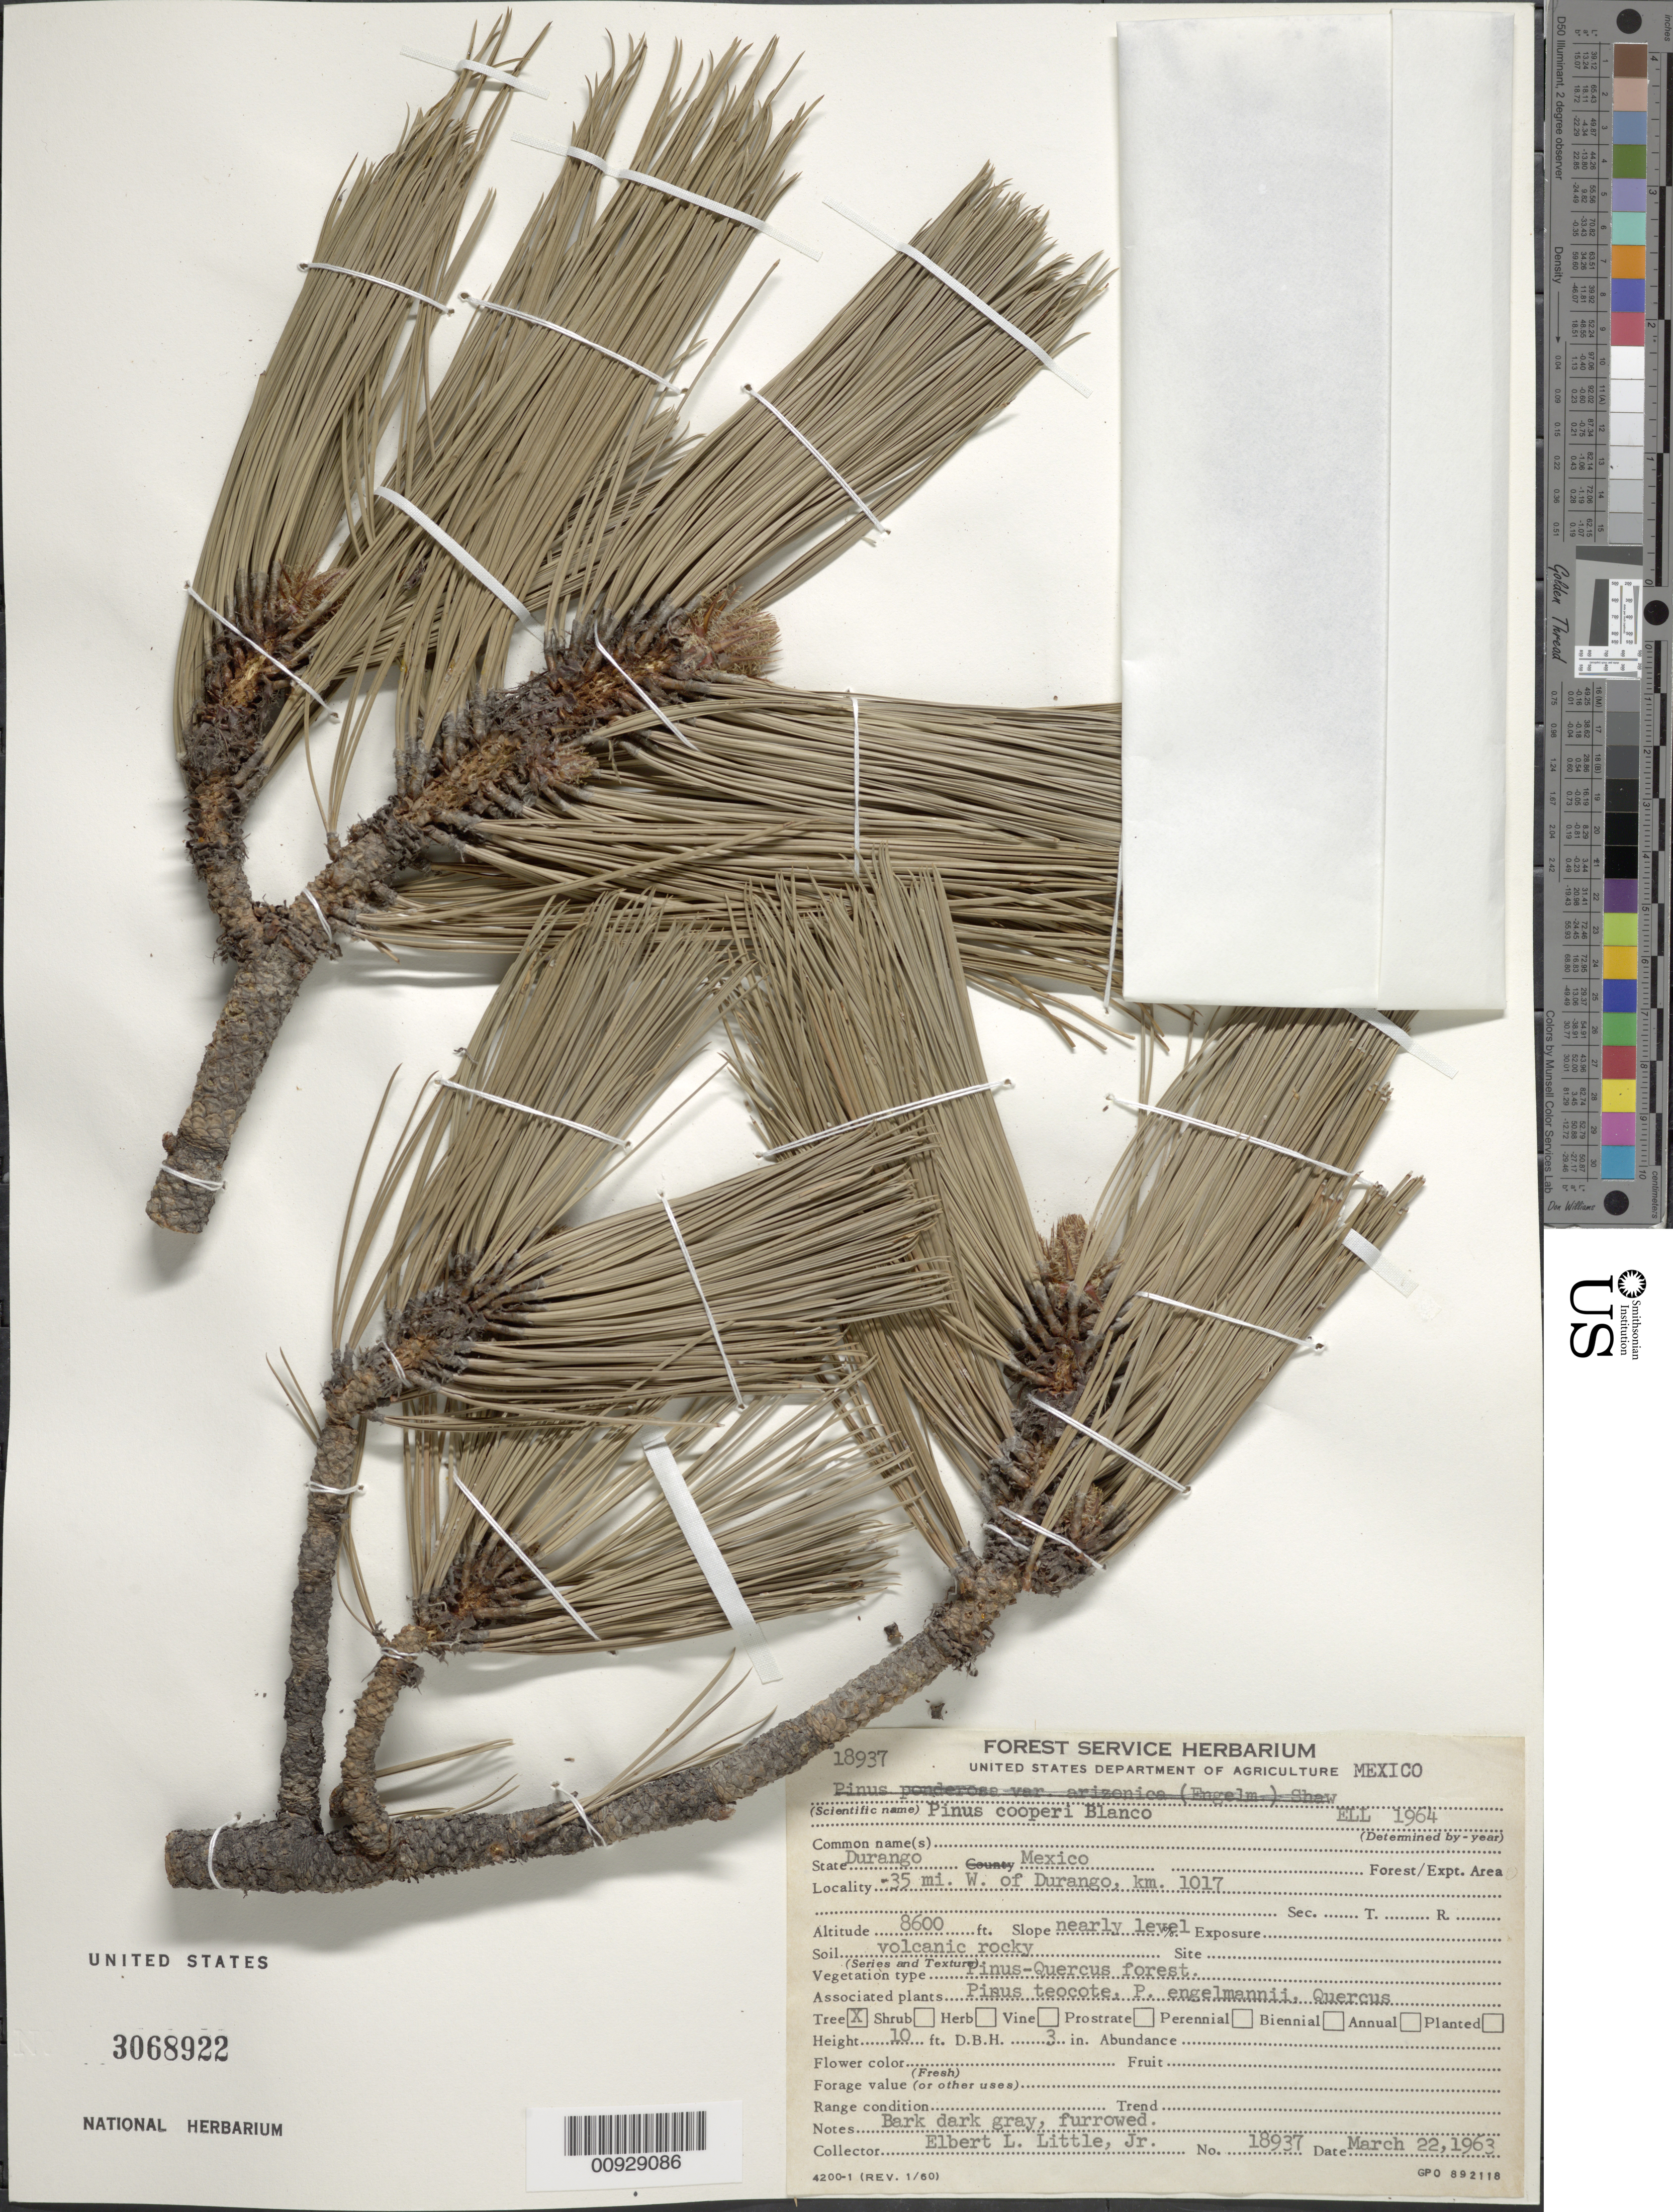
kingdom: Plantae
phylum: Tracheophyta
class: Pinopsida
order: Pinales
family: Pinaceae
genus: Pinus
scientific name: Pinus cooperi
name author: C.E. Blanco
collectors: E. L. Little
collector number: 18937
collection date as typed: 22 Mar 1963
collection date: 1963-03-22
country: Mexico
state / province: Durango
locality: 35 mi. W of Durango; km. 1017.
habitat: Pinus-Quercus forest, slope nearly level. Soil volcanic rocky. Associated plants. Pinus teocote, P. engelmannii, Quercus.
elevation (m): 2621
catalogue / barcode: US 3068922